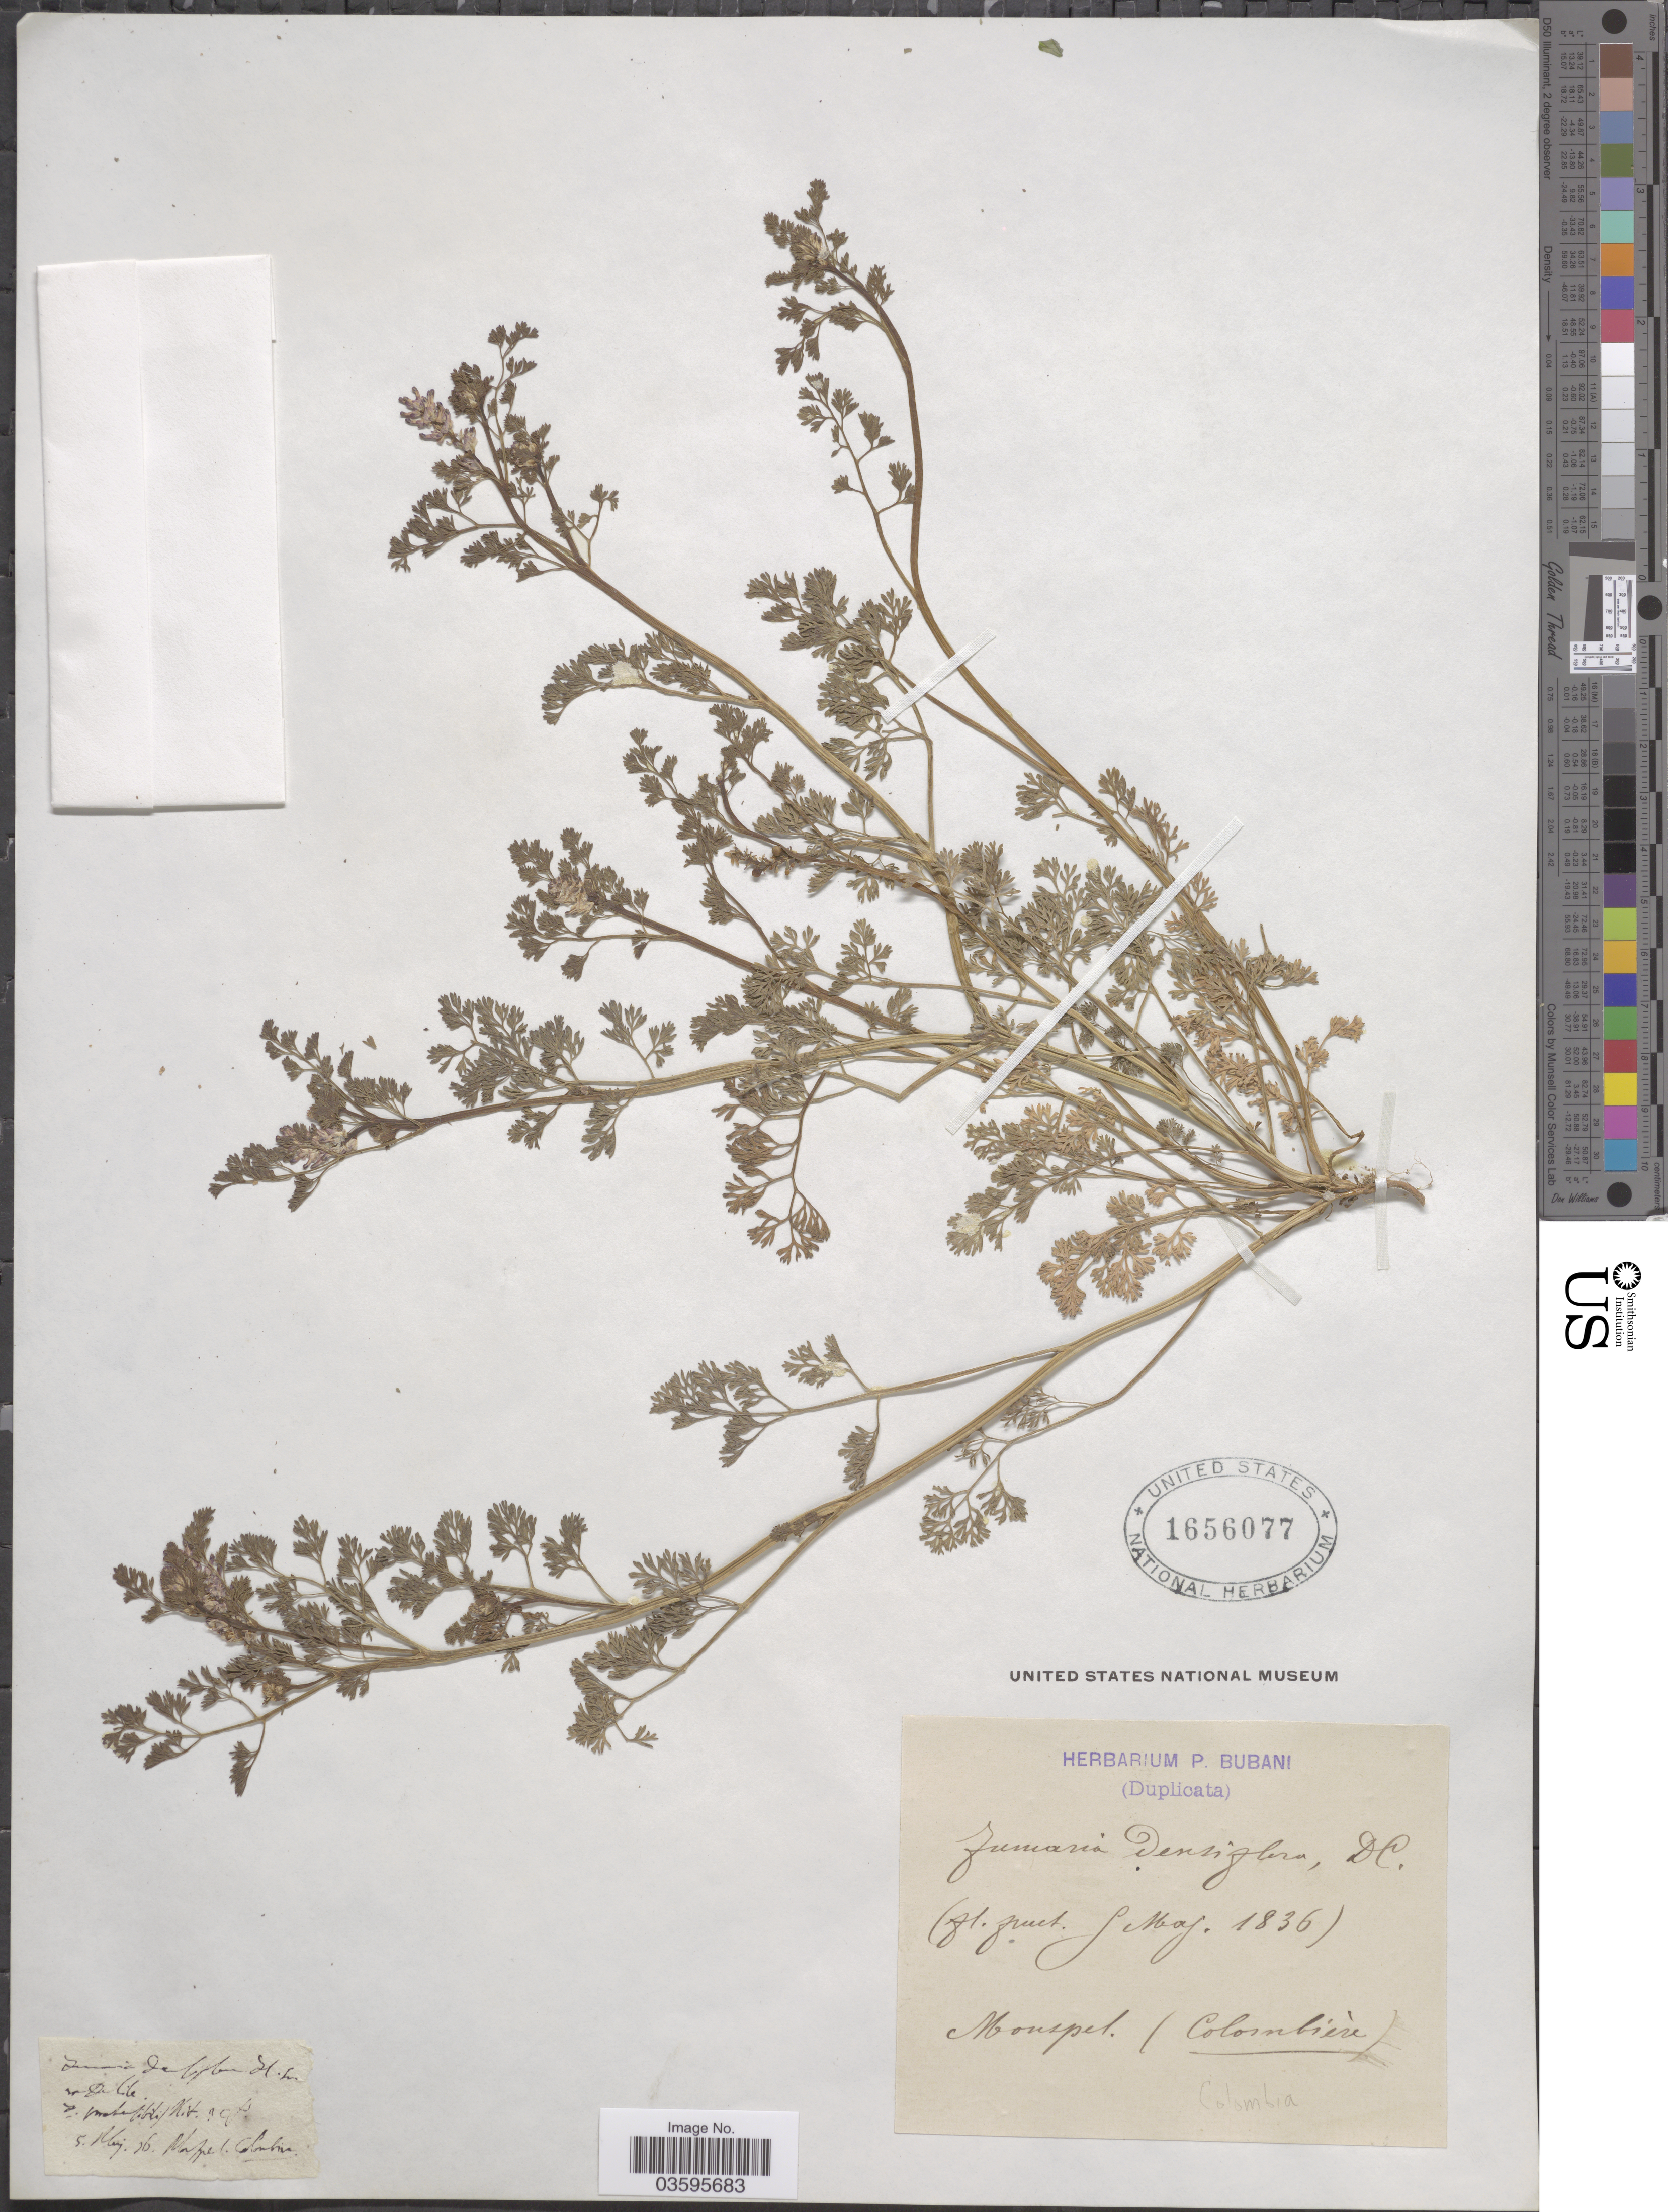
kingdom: Plantae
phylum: Tracheophyta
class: Magnoliopsida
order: Ranunculales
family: Papaveraceae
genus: Fumaria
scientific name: Fumaria parviflora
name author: Lam.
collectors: ex herb. P. Bubani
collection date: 1836-05-05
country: Colombia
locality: Monspel.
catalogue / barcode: US 1656077